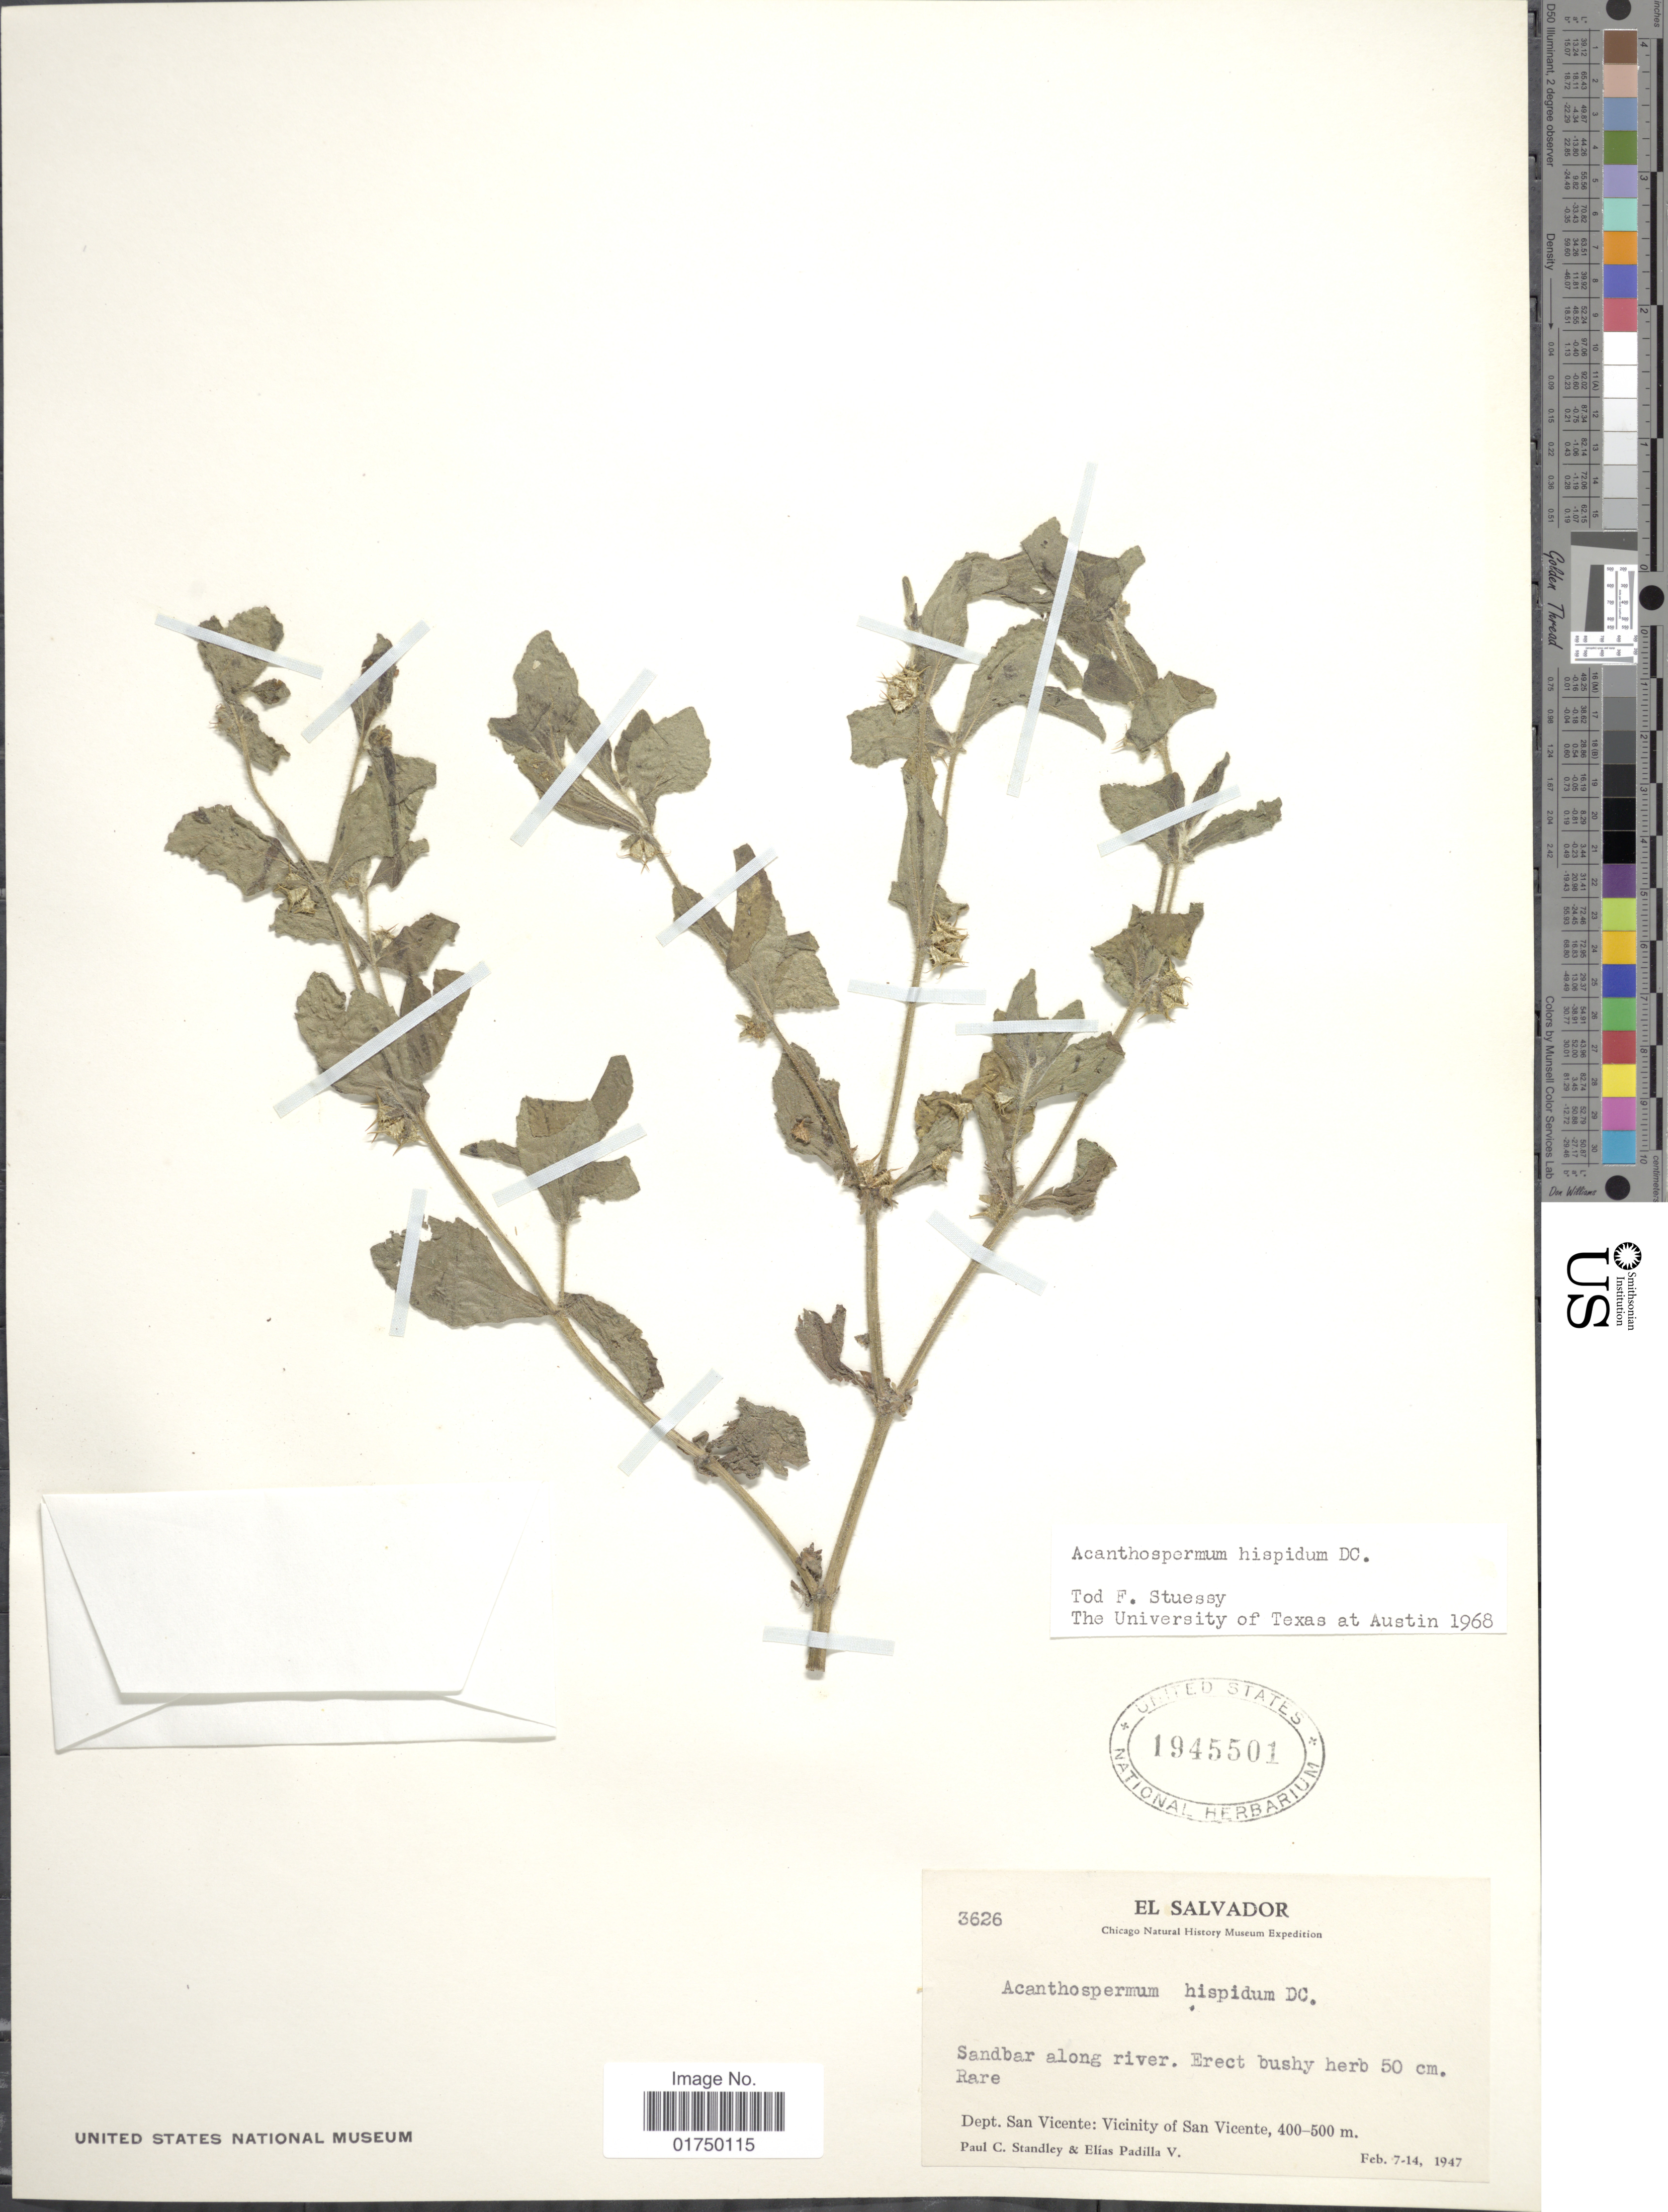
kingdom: Plantae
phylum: Tracheophyta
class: Magnoliopsida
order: Asterales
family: Asteraceae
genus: Acanthospermum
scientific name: Acanthospermum hispidum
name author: DC.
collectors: P. C. Standley & E. Padilla V.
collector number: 3626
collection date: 1947-02-07/1947-02-14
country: El Salvador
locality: Sandbar along river. Dept. San Vicente: Vicinity of San Vicente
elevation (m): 400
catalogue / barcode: US 1945501